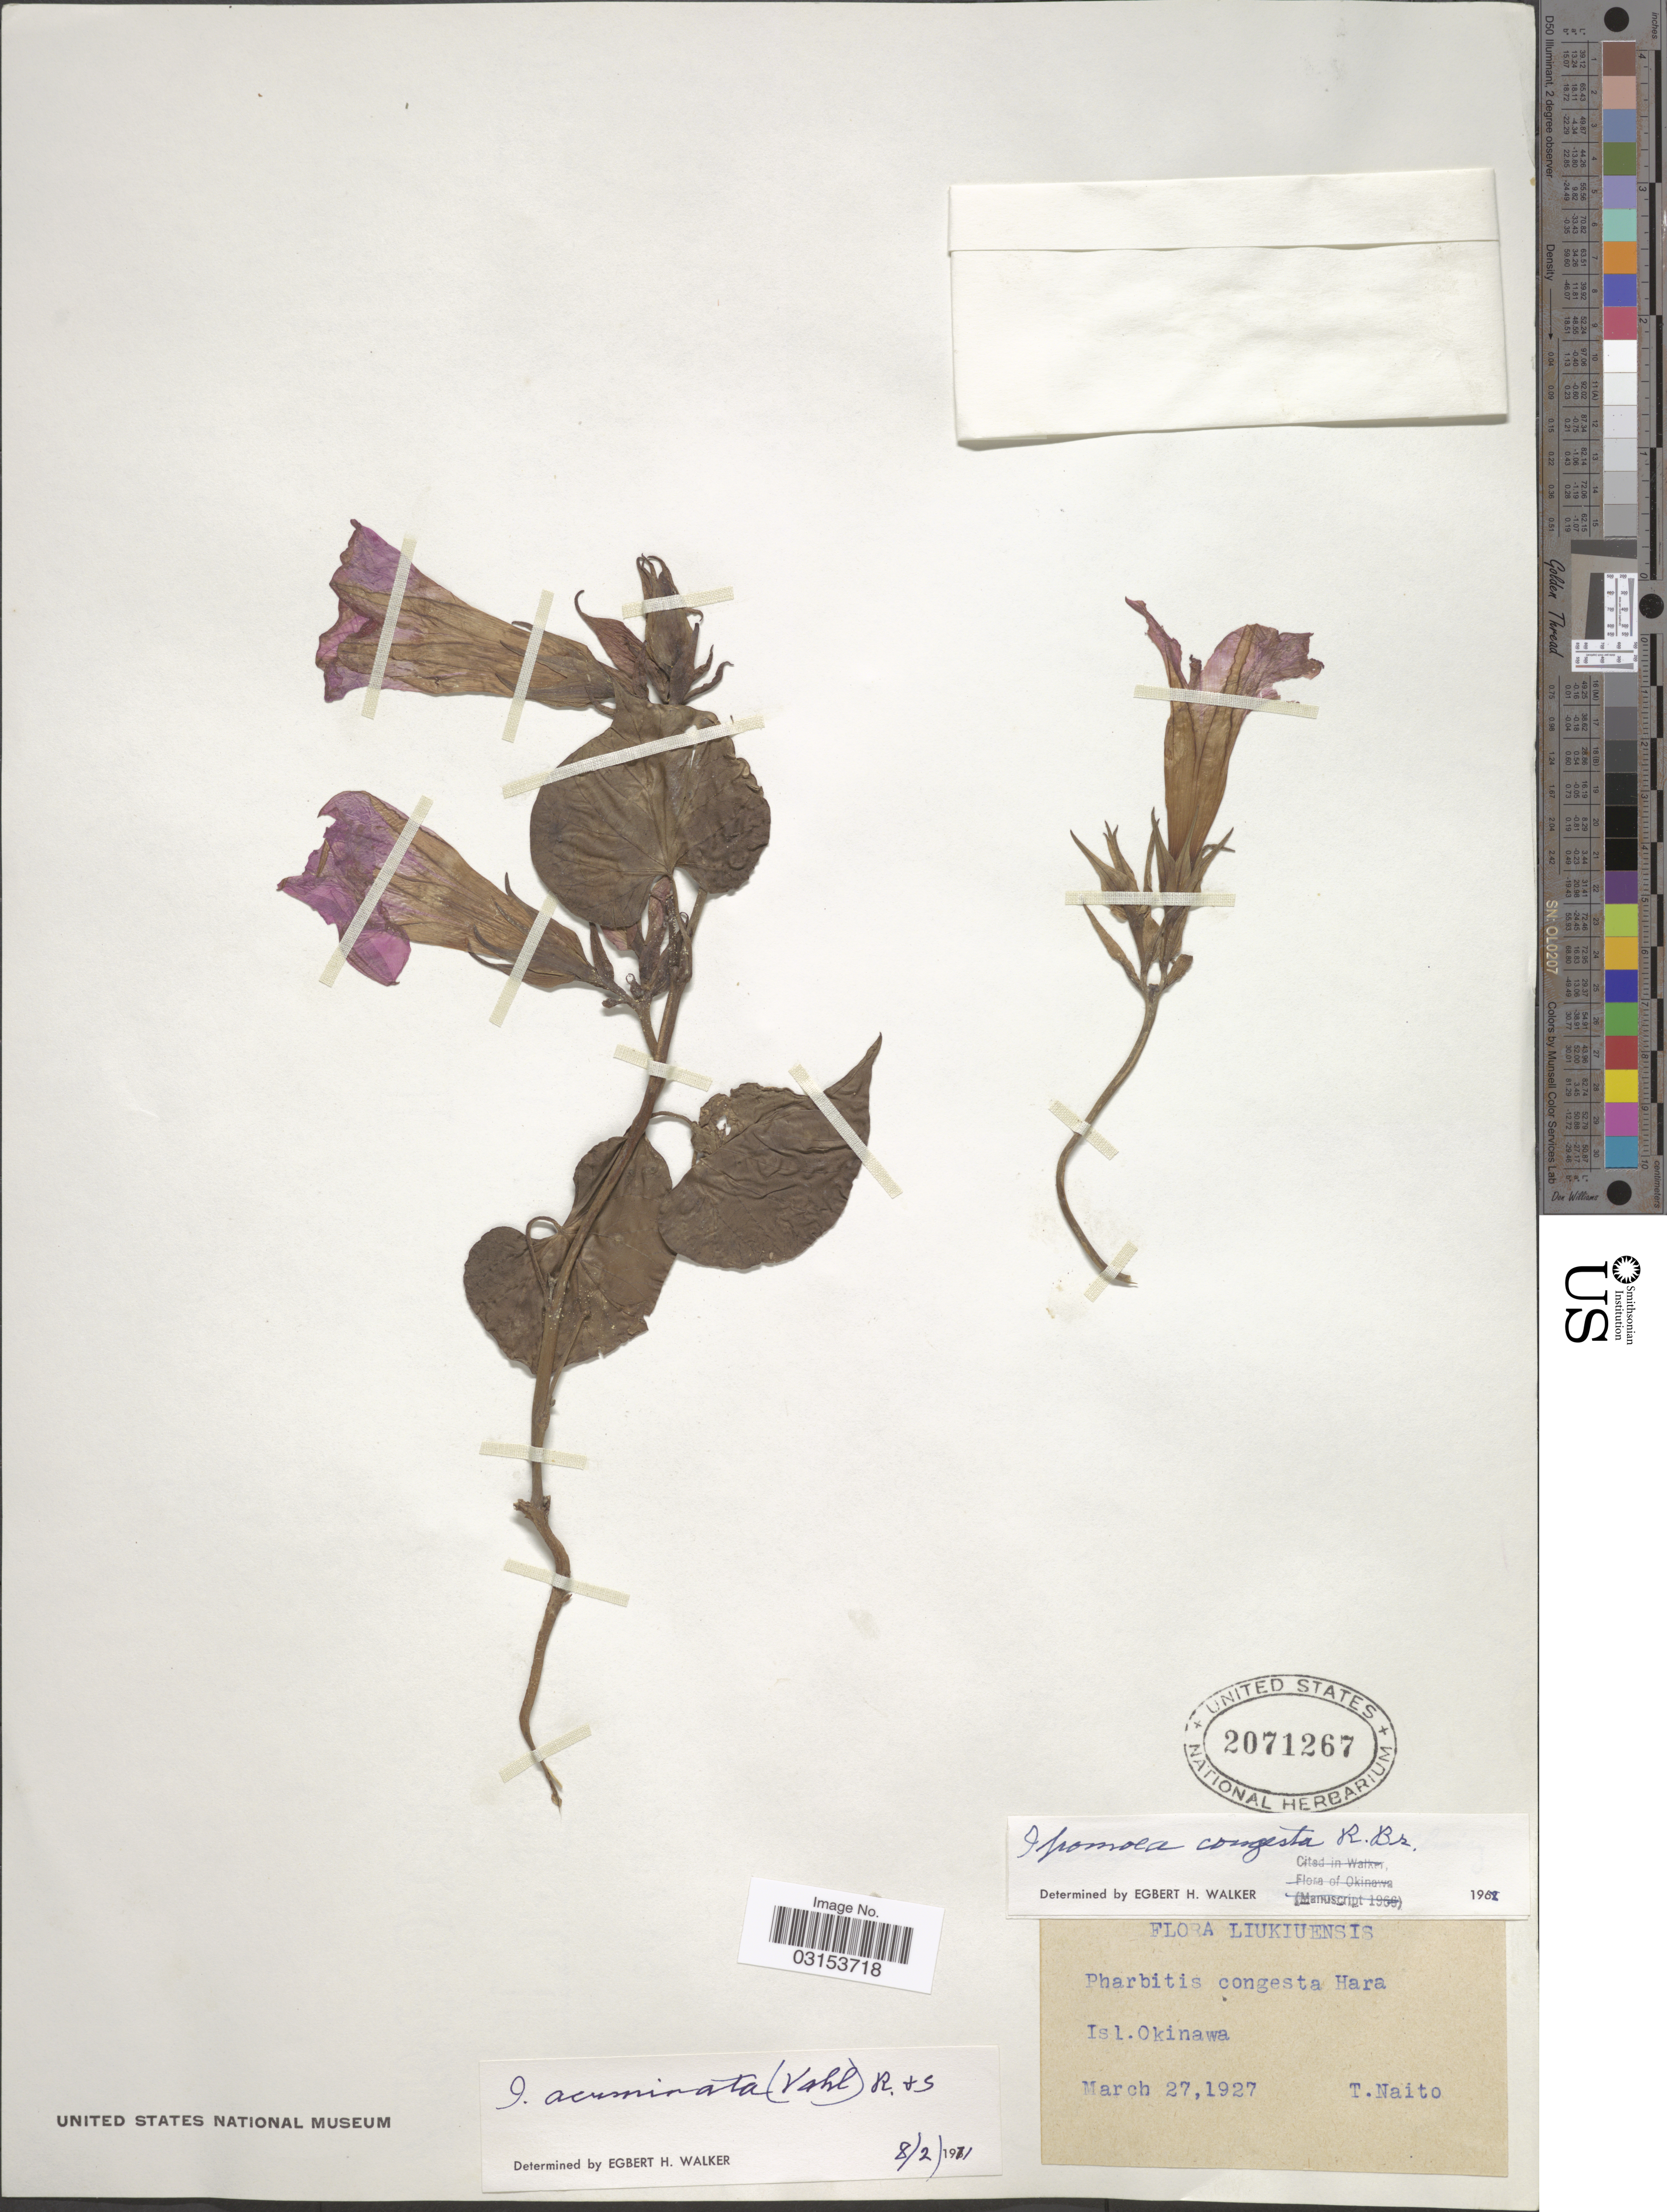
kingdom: Plantae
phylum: Tracheophyta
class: Magnoliopsida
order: Solanales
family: Convolvulaceae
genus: Ipomoea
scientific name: Ipomoea acuminata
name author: (Vahl) Roem. & Schult.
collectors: T. Naito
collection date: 1927-03-27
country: Japan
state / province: Okinawa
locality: Liukiuensis.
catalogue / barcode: US 2071267